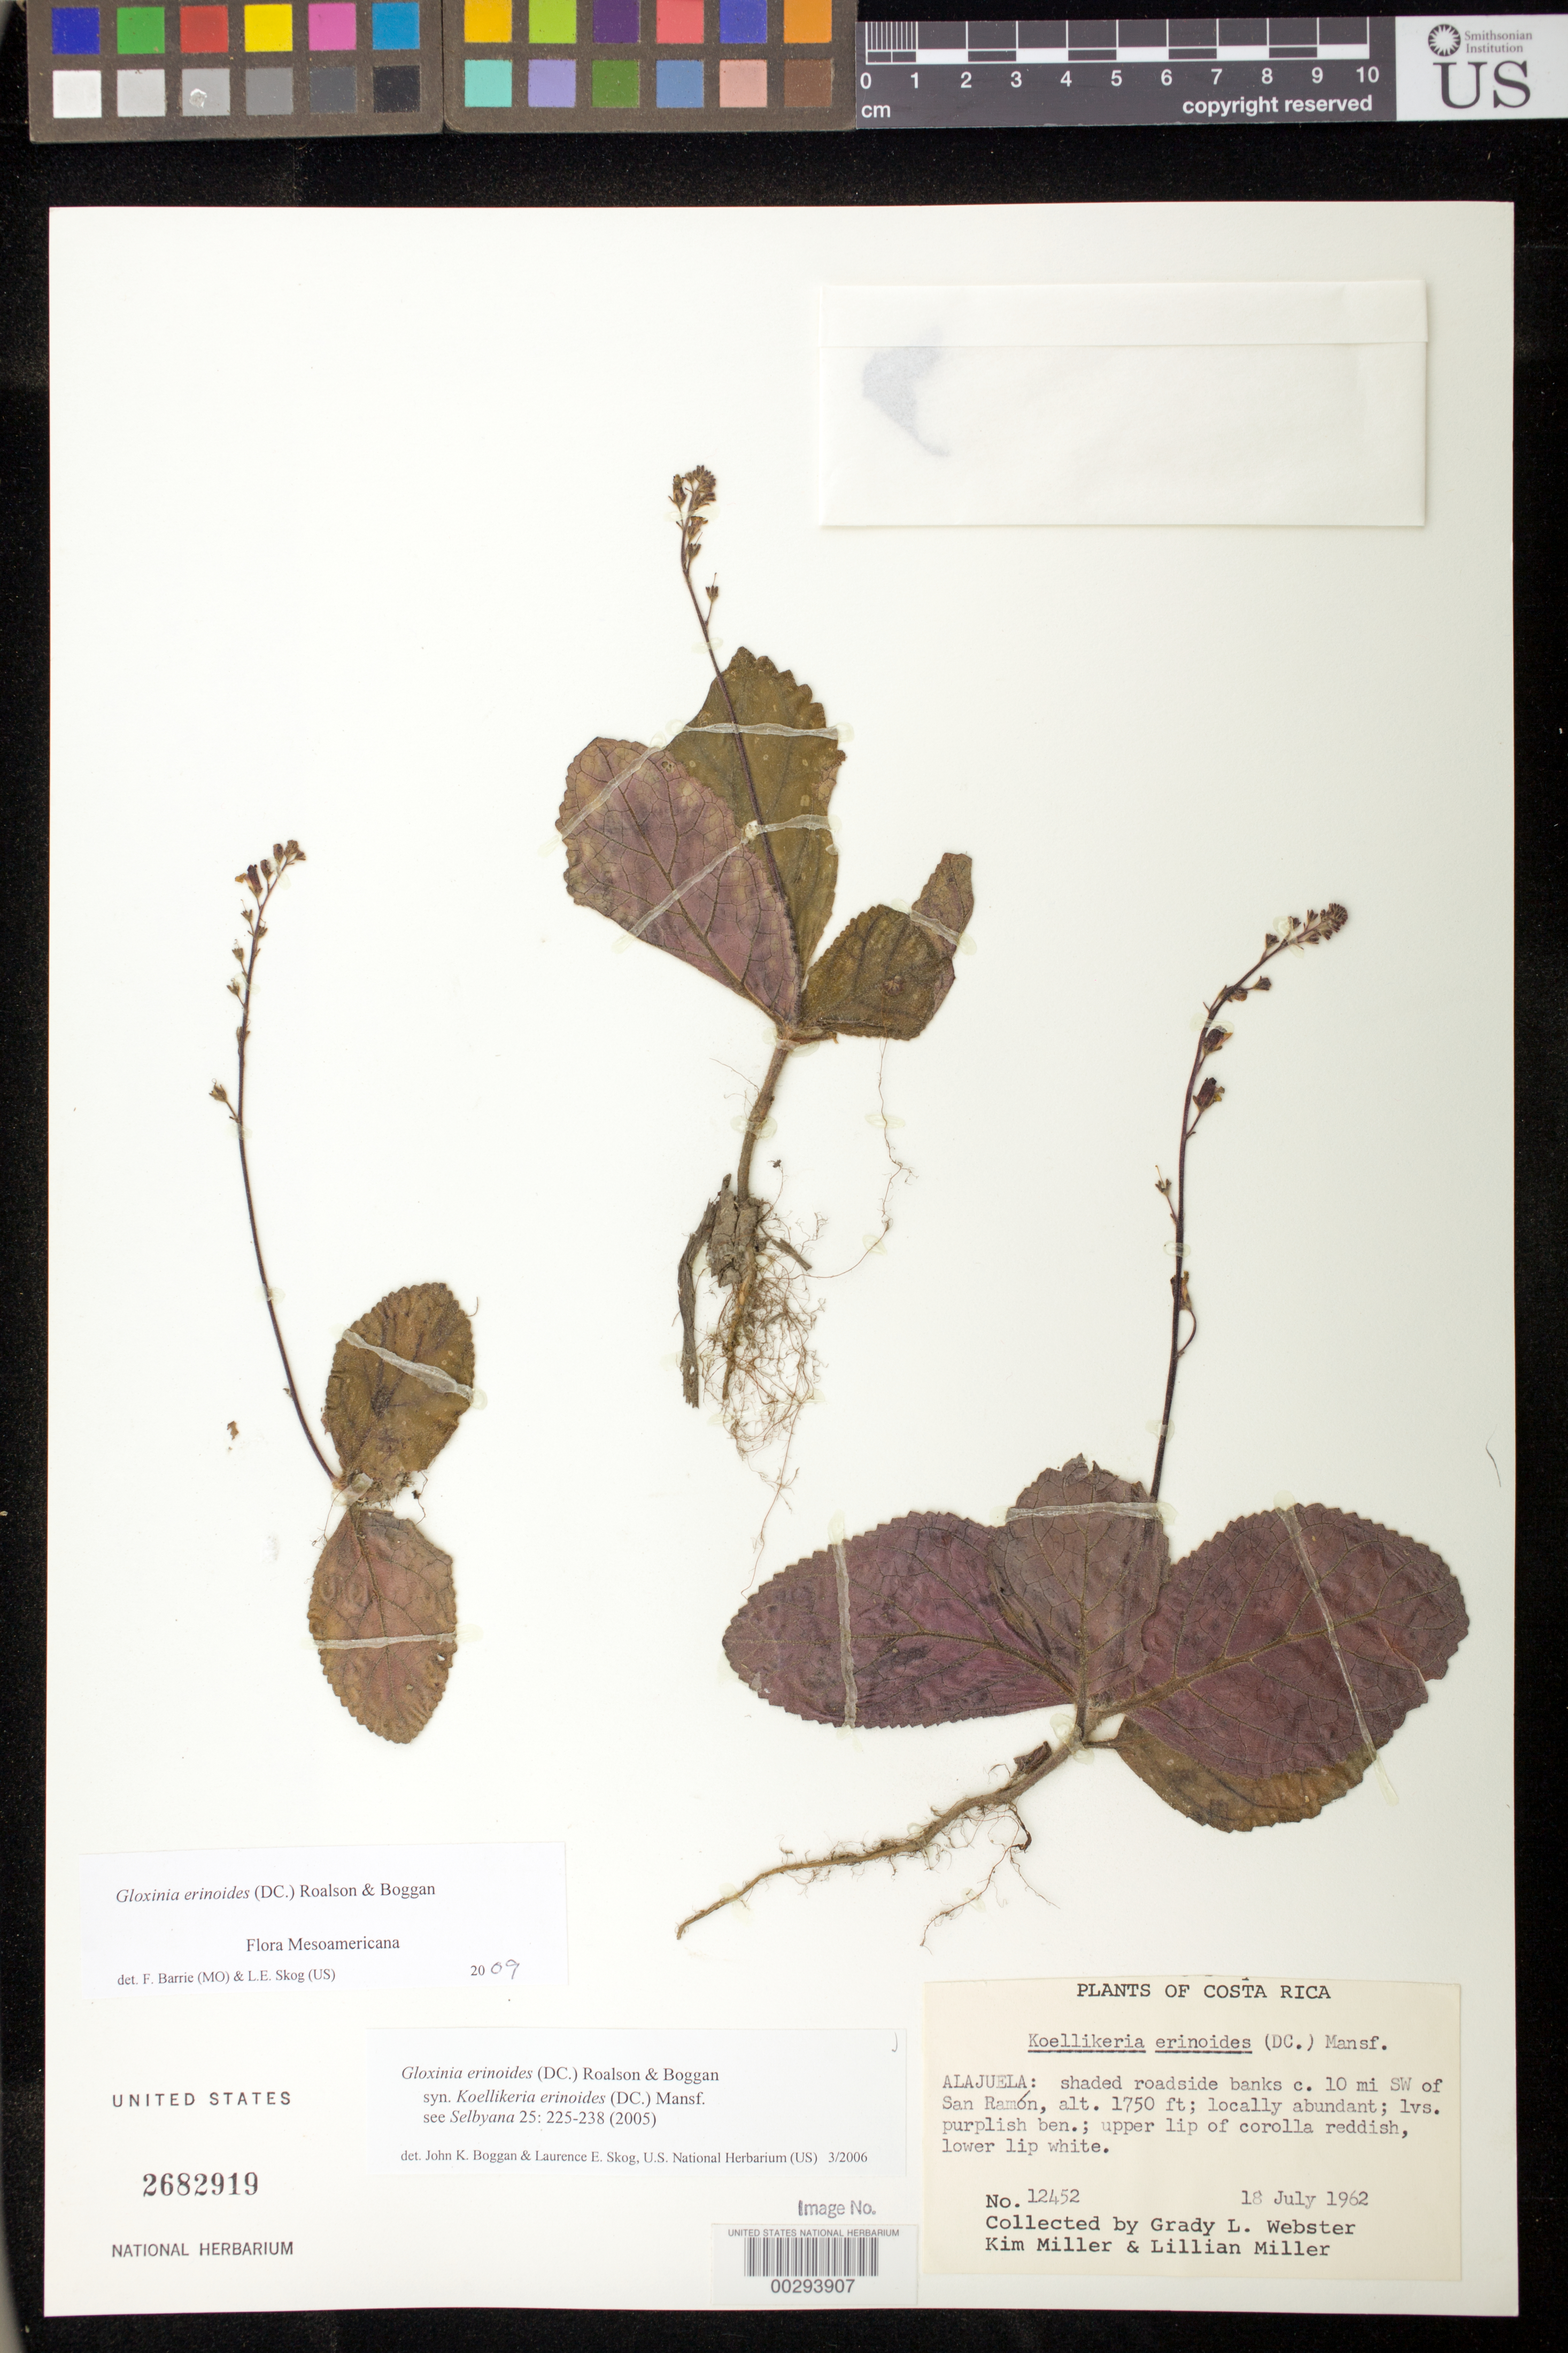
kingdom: Plantae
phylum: Tracheophyta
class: Magnoliopsida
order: Lamiales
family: Gesneriaceae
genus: Gloxinia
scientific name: Gloxinia erinoides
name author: (DC.) Roalson & Boggan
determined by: Boggan, J. K.; Skog, L. E.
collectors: G. L. Webster, K. Miller & L. Miller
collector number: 12452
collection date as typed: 18 Jul 1962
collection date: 1962-07-18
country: Costa Rica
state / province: Alajuela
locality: C 10 mi SW of San Ramon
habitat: Shaded roadside banks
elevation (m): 533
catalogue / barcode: US 2682919